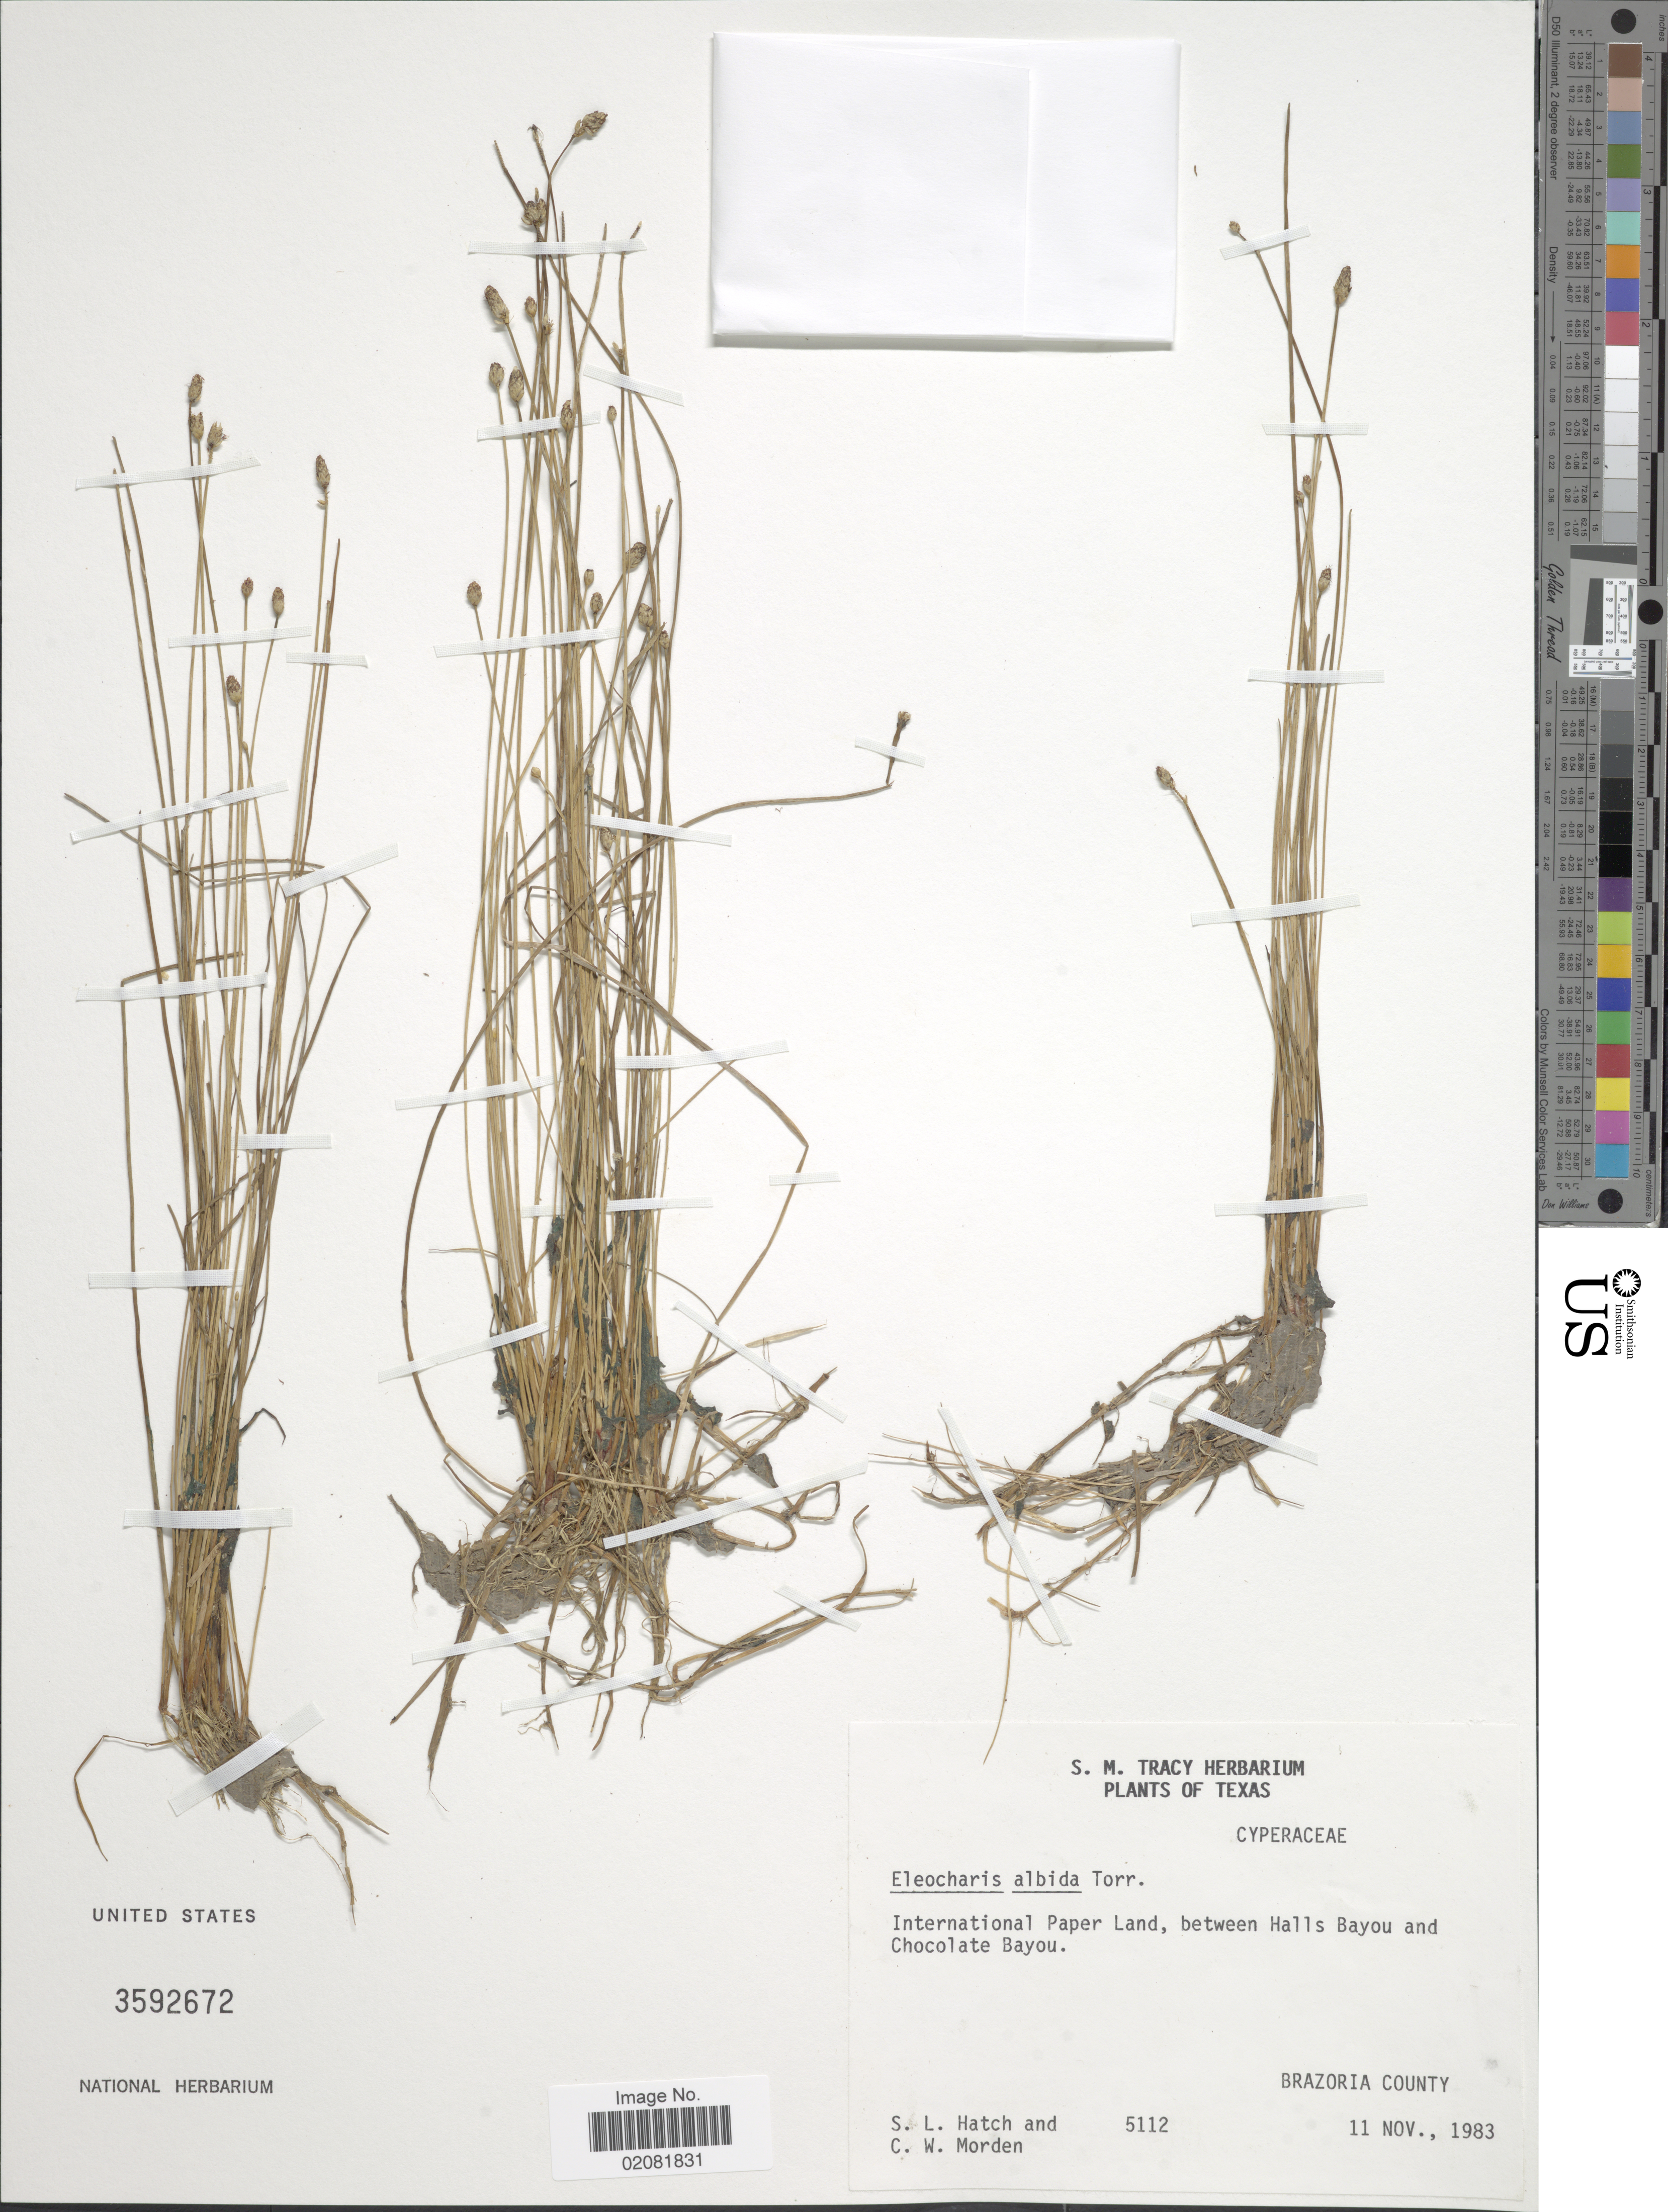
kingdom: Plantae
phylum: Tracheophyta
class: Liliopsida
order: Poales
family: Cyperaceae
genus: Eleocharis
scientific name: Eleocharis albida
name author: Torr.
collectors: S. Hatch & C. Morden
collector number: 5112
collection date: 1983-11-11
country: United States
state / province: Texas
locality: International Paper Land, between Halls Bayou and Chocolate Bayou. Brazoria County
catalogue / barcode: US 3592672